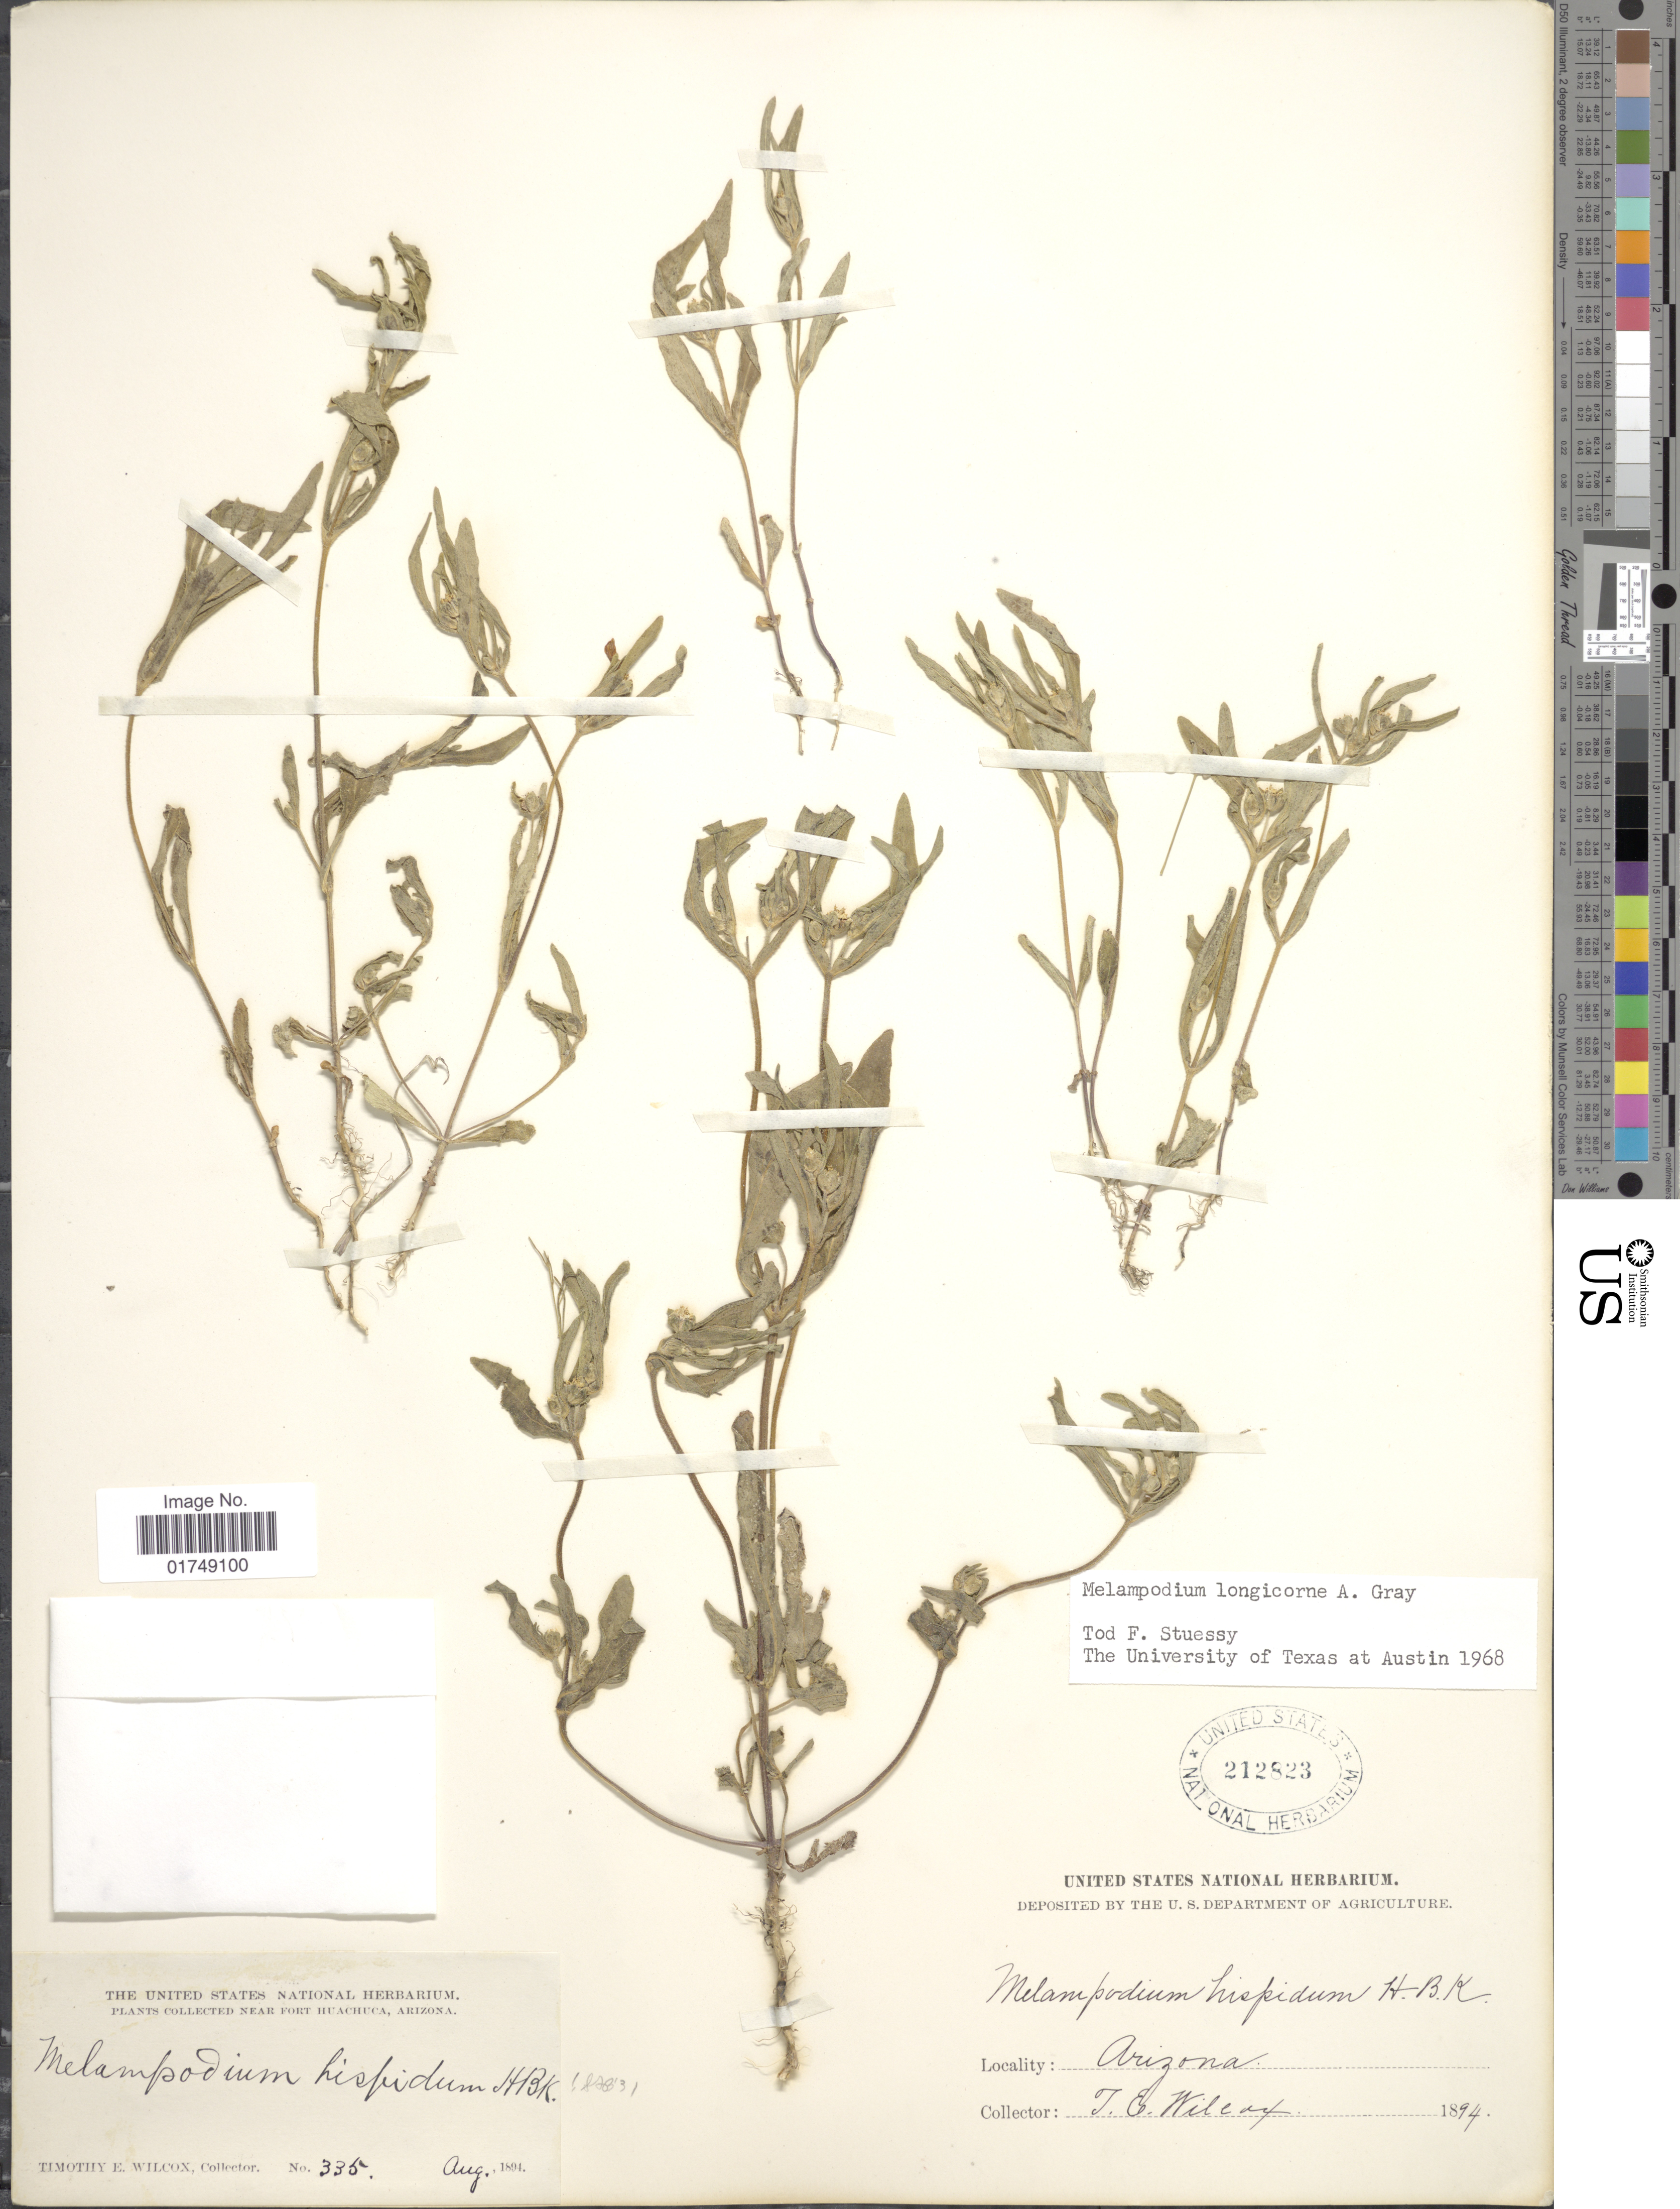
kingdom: Plantae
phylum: Tracheophyta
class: Magnoliopsida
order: Asterales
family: Asteraceae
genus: Melampodium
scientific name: Melampodium longicorne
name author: A. Gray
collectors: T. E. Wilcox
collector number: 335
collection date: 1894-08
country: United States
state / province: Arizona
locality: Near Fort Huachuca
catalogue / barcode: US 212823